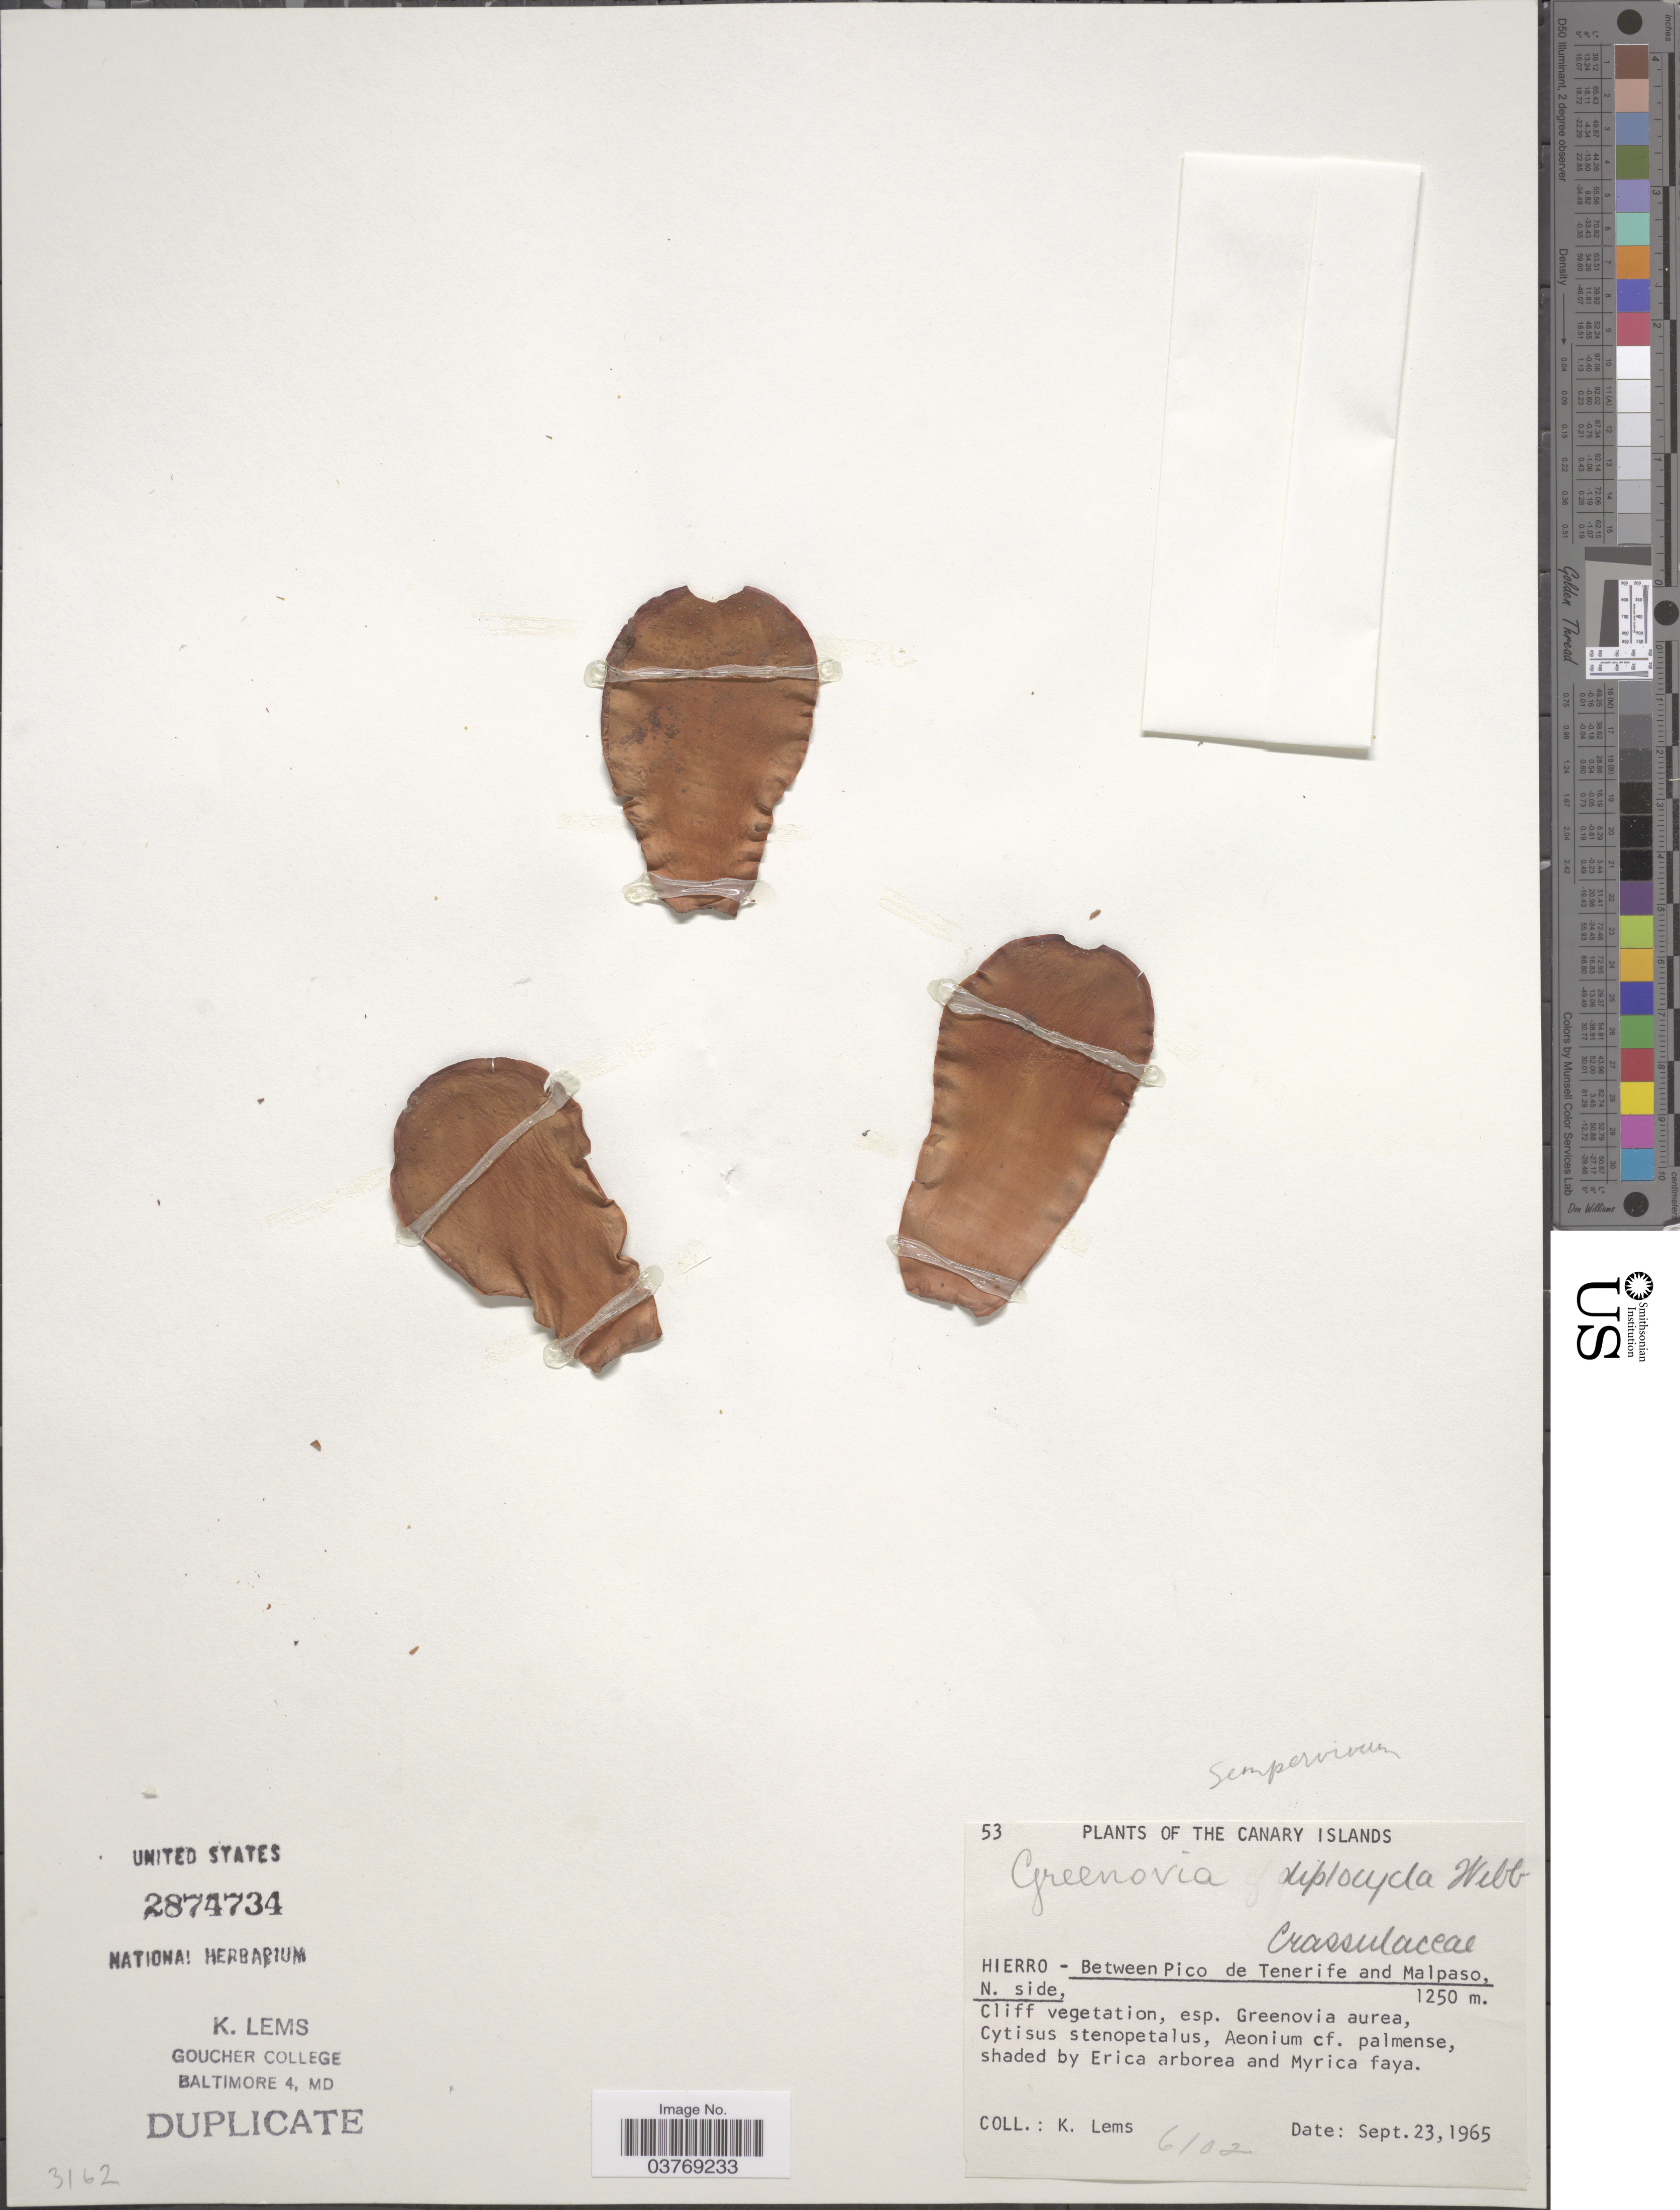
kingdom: Plantae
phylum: Tracheophyta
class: Magnoliopsida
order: Saxifragales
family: Crassulaceae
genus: Aeonium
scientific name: Aeonium diplocyclum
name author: (Webb ex Bolle) T.H.M. Mes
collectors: K. Lems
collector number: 6102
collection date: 1965-09-23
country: Spain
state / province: Canarias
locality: The Canary Islands. Hierro - Between Pico de Tenerife and Malposo, N. side.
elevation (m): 1250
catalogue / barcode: US 2874734